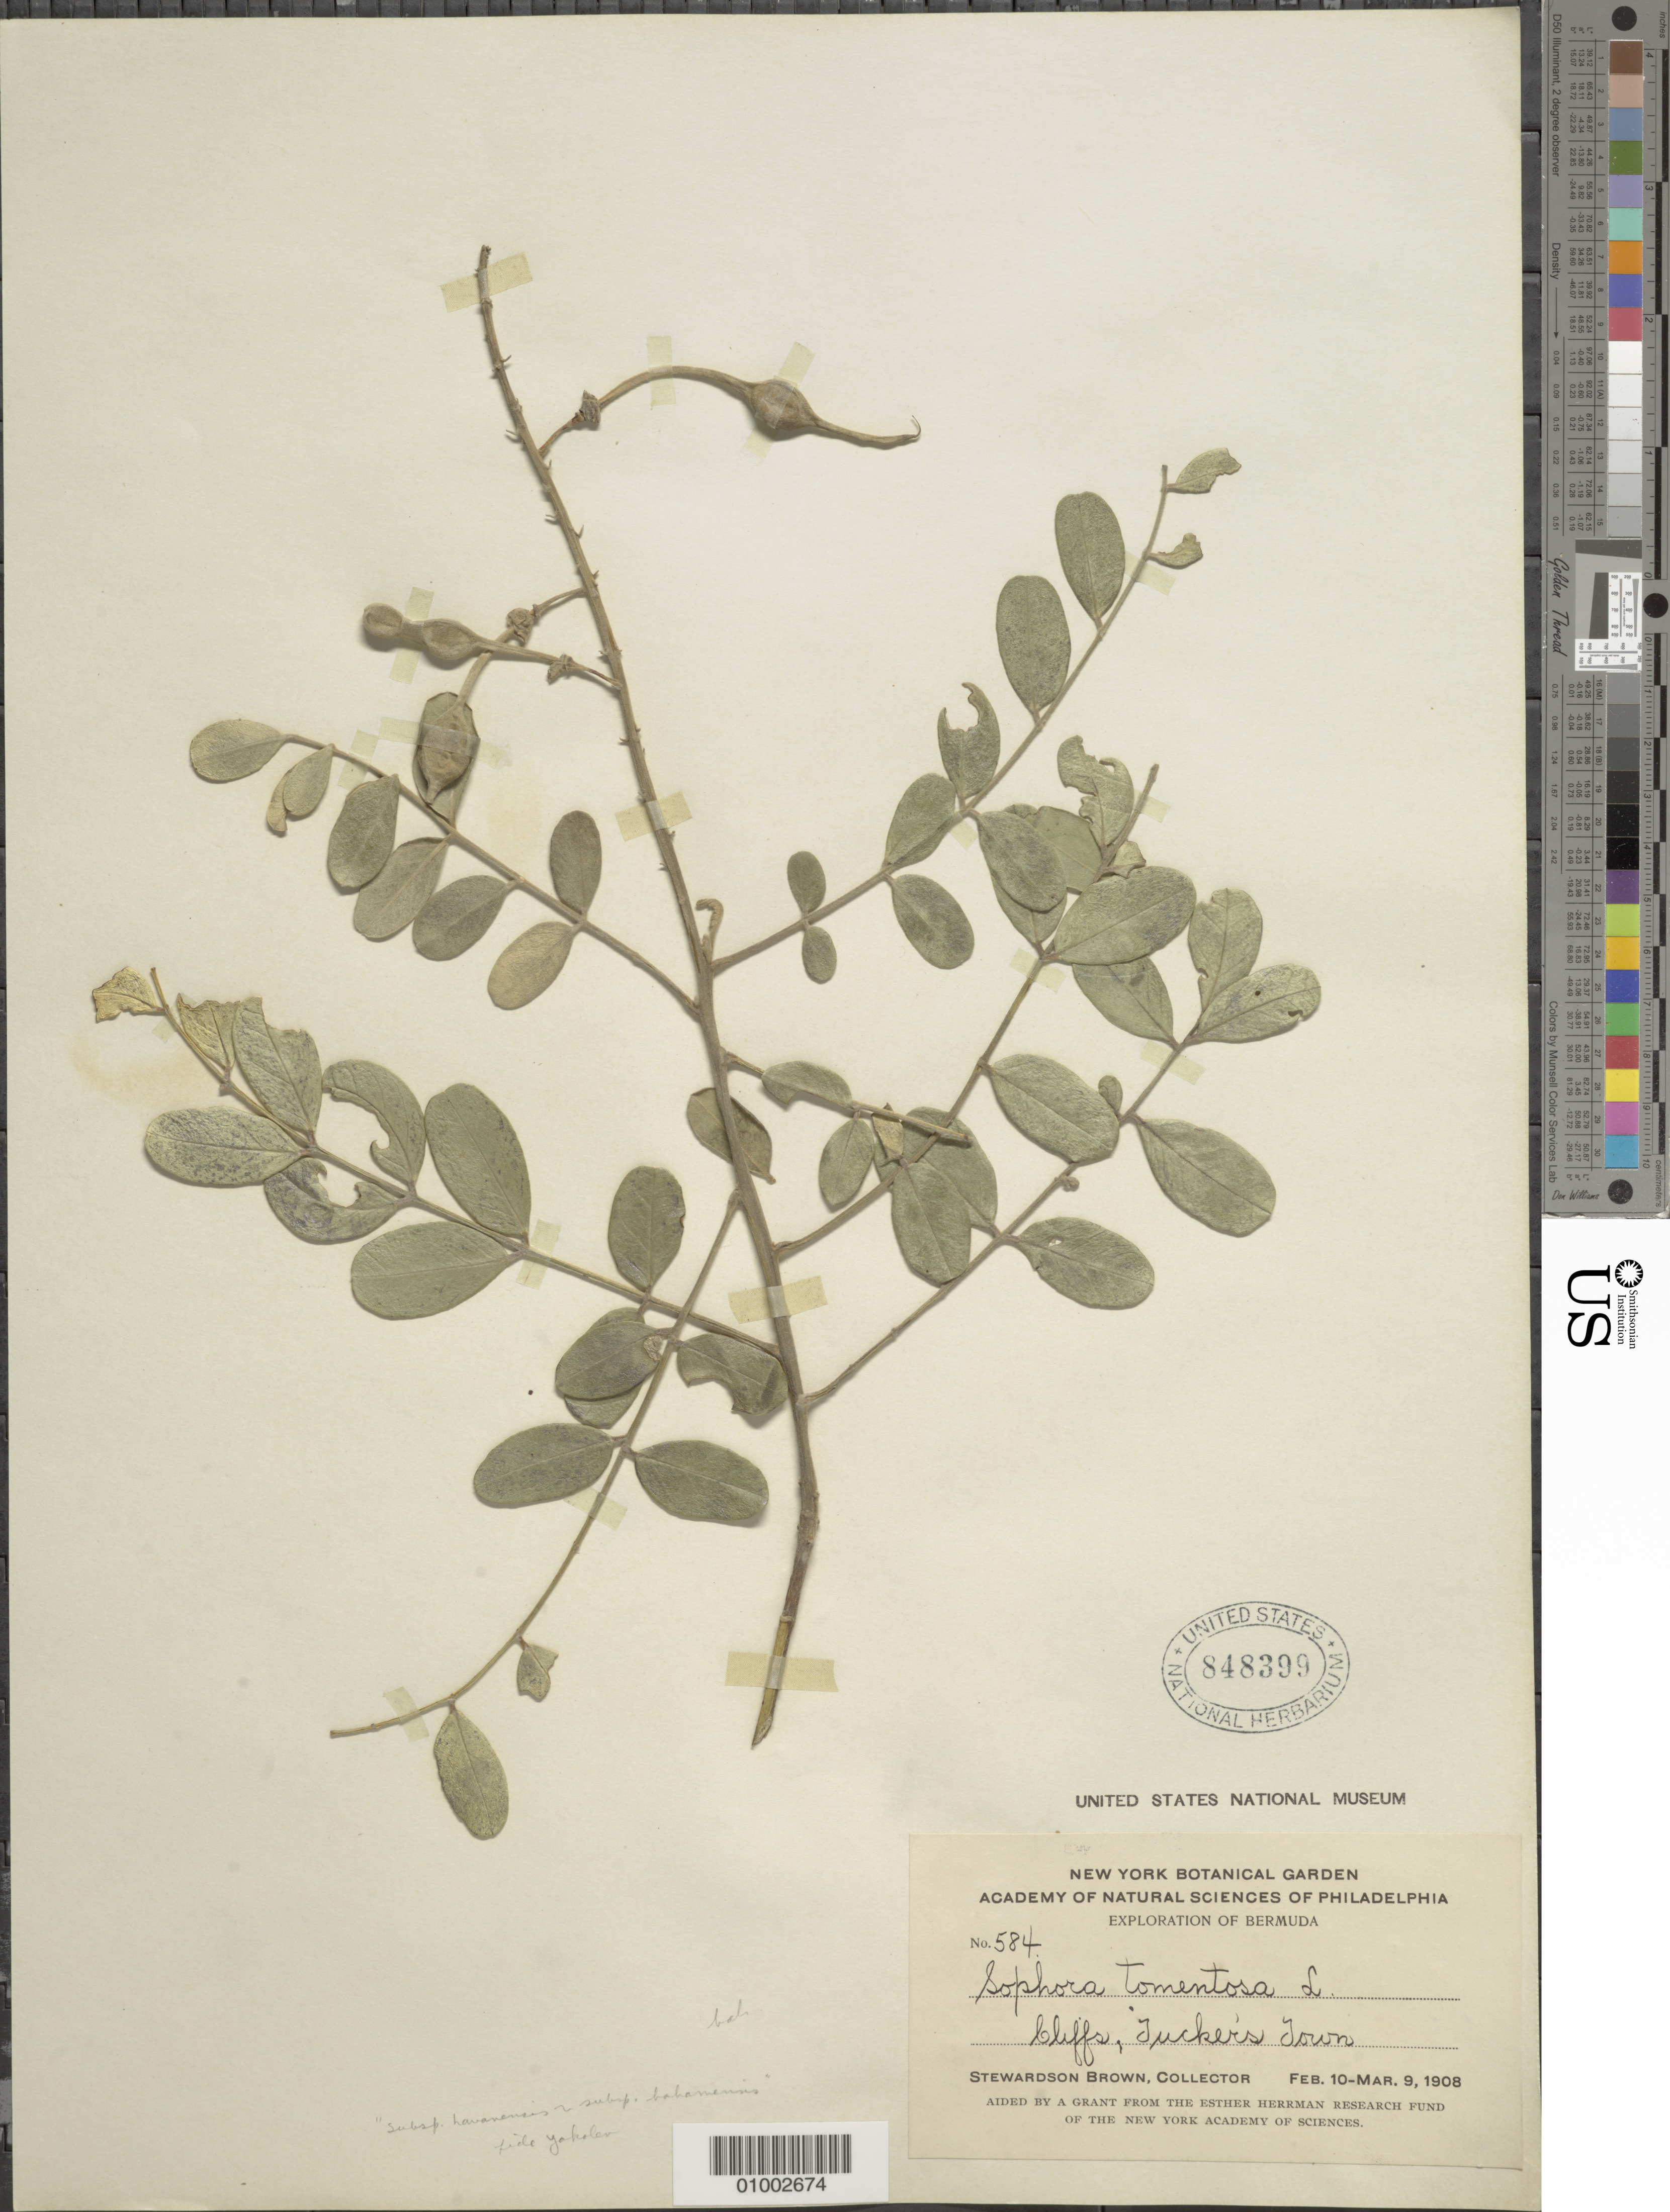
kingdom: Plantae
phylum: Tracheophyta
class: Magnoliopsida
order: Fabales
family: Fabaceae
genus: Sophora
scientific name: Sophora tomentosa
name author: L.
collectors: S. Brown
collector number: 584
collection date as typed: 10 Feb 1908 to 09 Mar 1908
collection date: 1908-02-10/1908-03-09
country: Bermuda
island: Bermuda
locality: Cliffs, Tucker's Town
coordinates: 0 N, 0 E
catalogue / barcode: US 848399